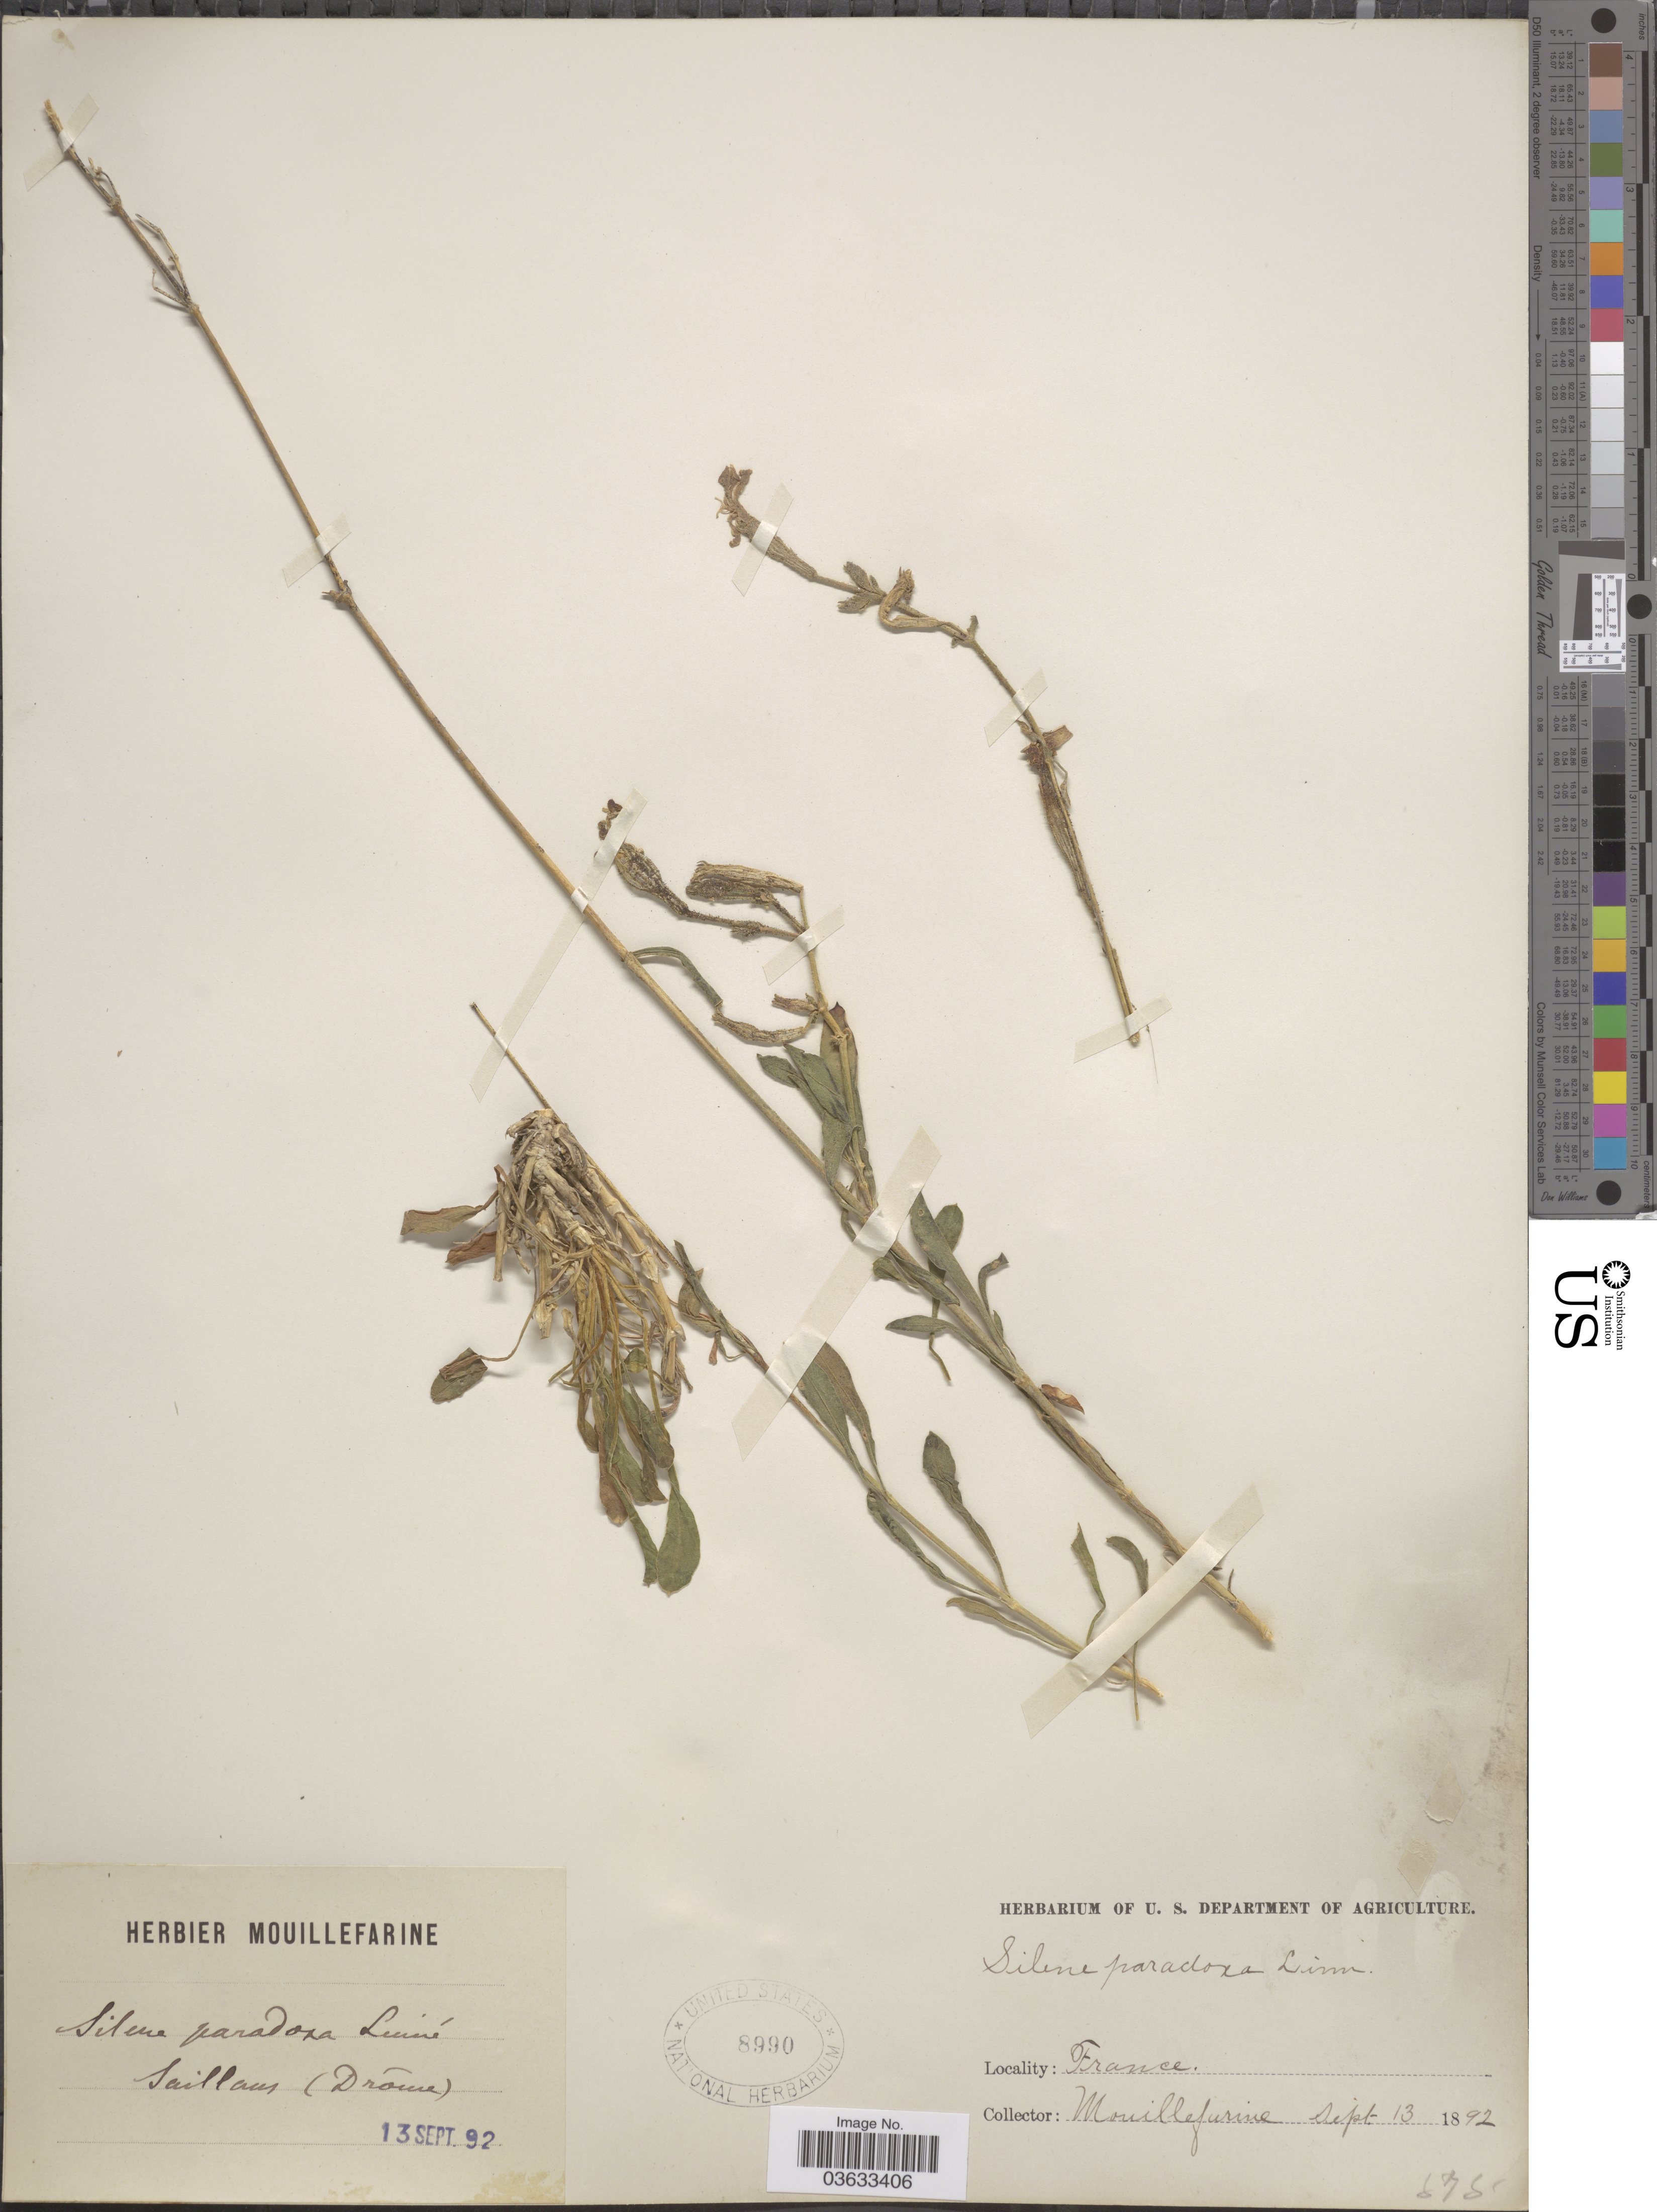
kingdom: Plantae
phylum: Tracheophyta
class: Magnoliopsida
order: Caryophyllales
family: Caryophyllaceae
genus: Silene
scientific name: Silene paradoxa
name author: L.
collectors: A. Mouillefarine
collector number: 6751*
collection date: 1892-09-13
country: France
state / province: Auvergne-Rhône-Alpes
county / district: Drôme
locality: Saillans (Dróme).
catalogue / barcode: US 8990